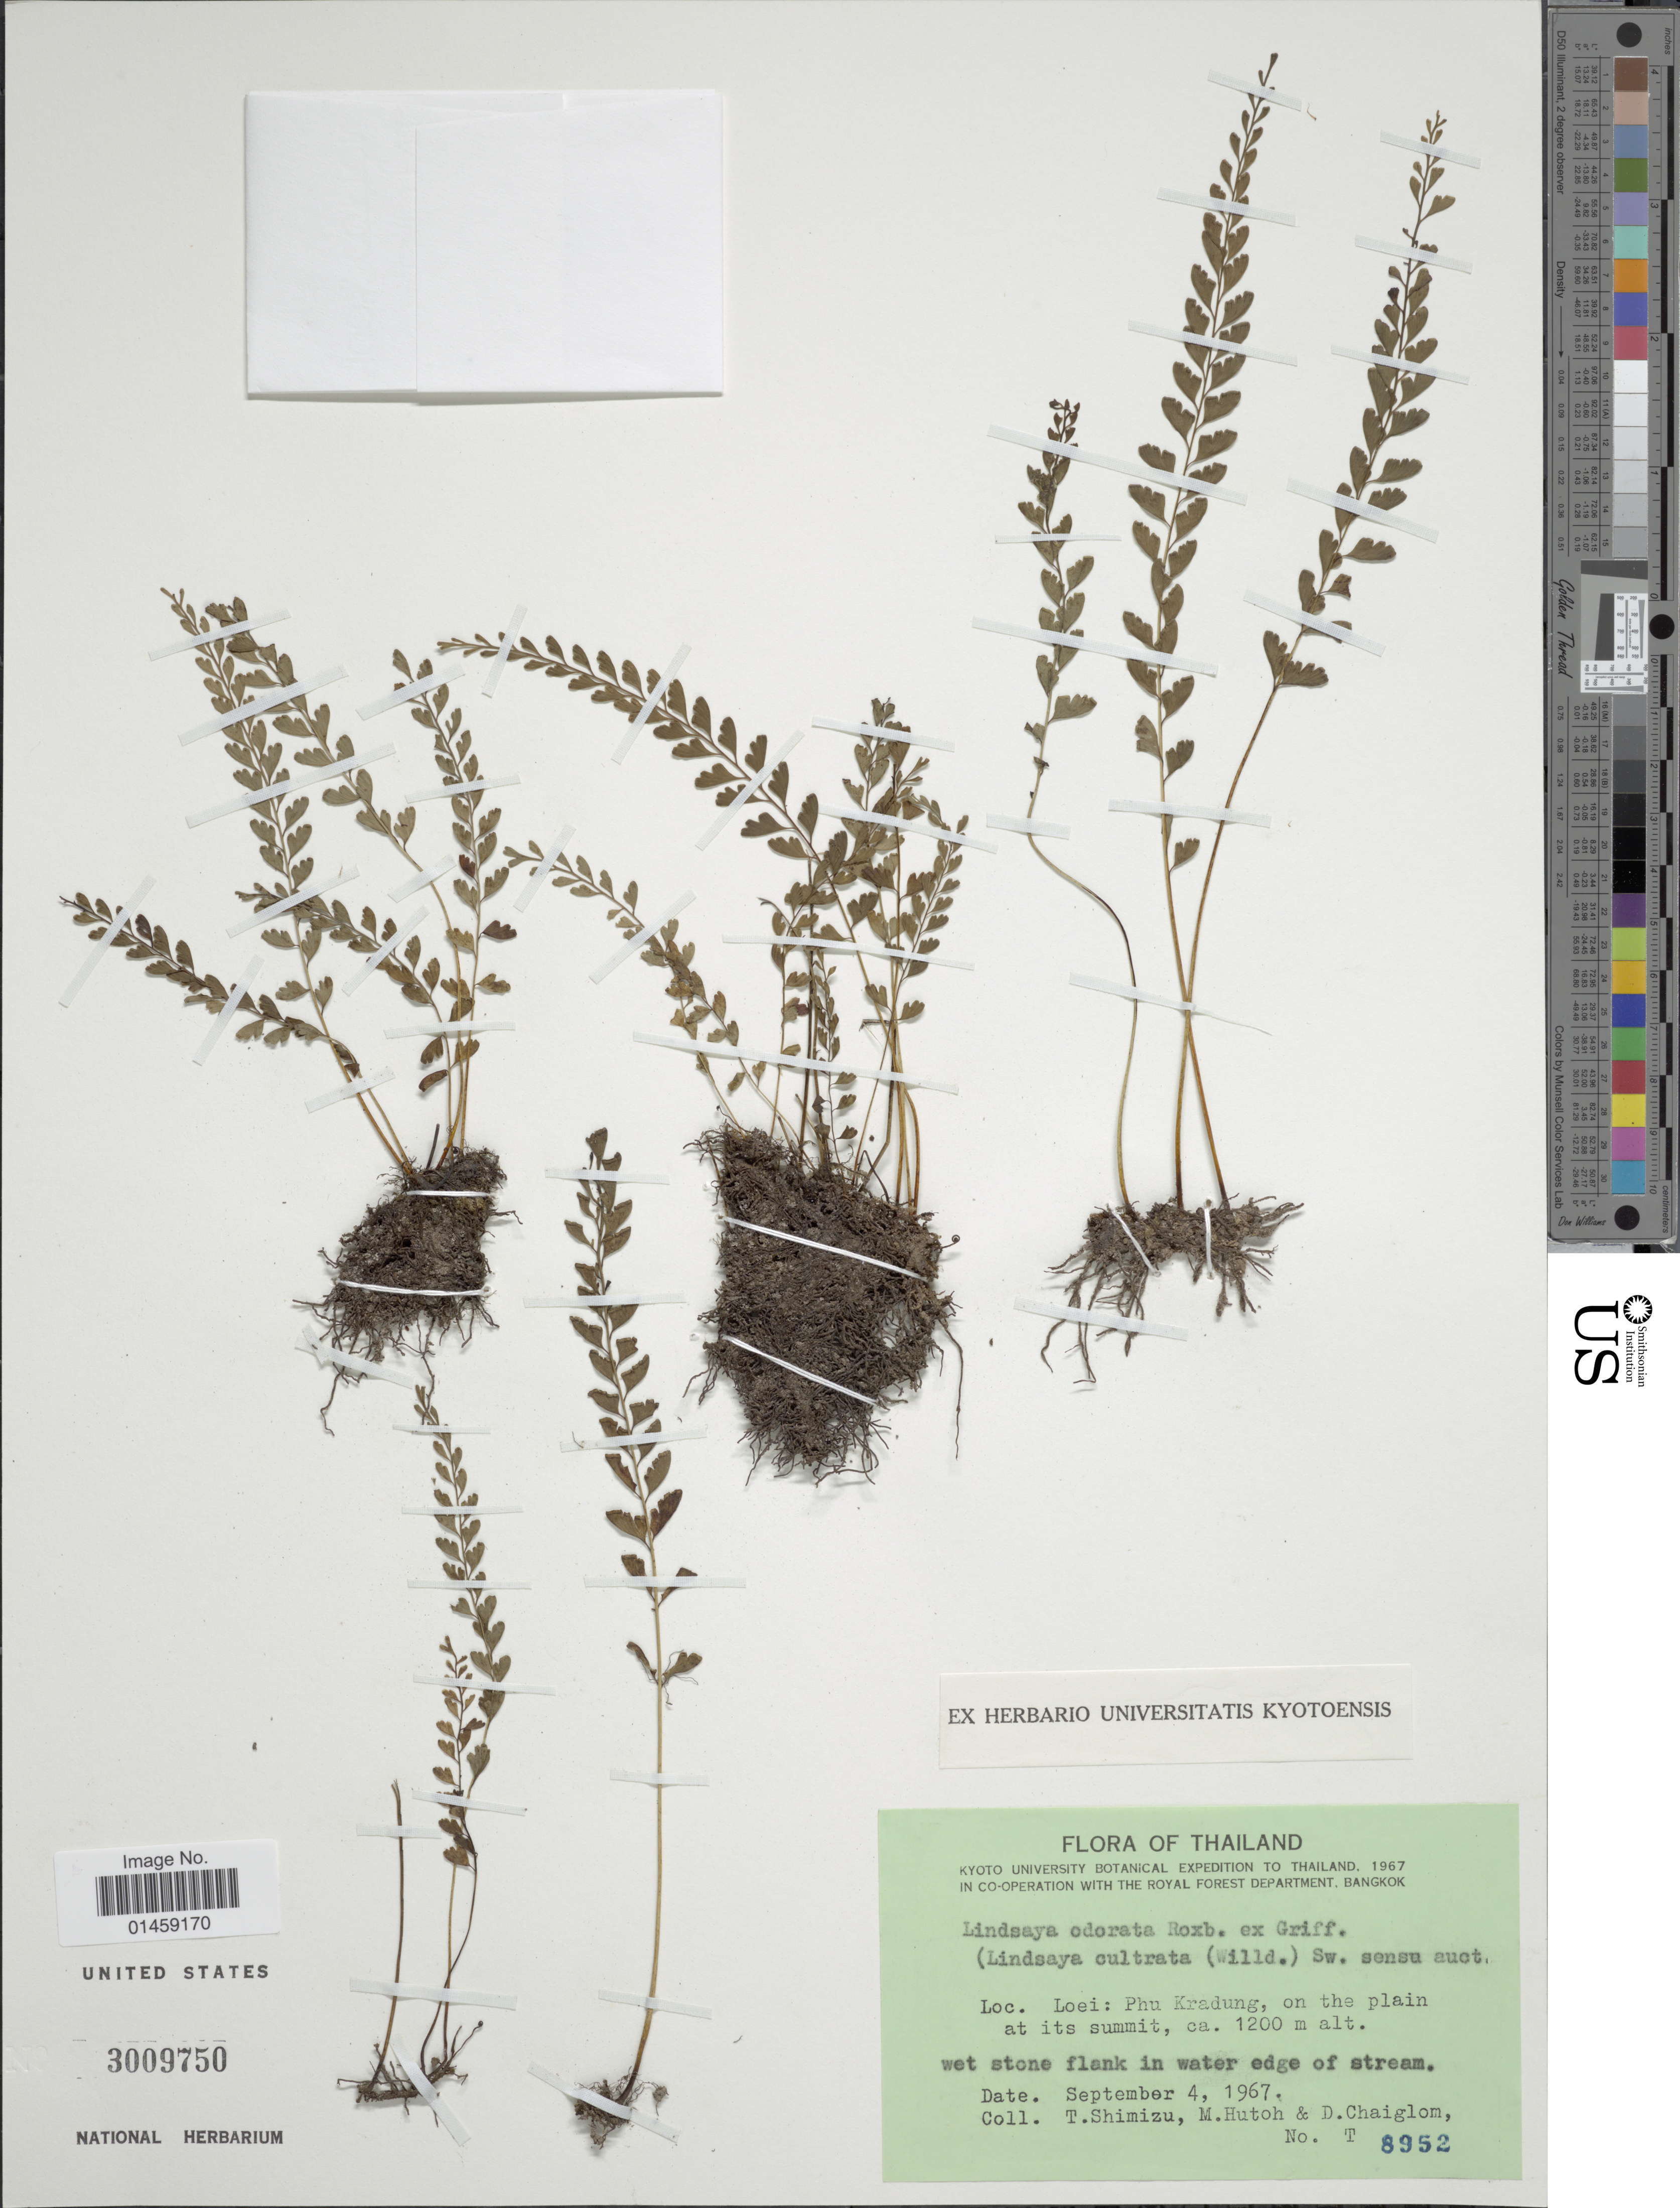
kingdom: Plantae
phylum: Tracheophyta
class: Polypodiopsida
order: Polypodiales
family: Lindsaeaceae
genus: Lindsaea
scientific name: Lindsaea odorata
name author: Roxb.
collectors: T. Shimizu, M. Hutoh & D. Chaiglom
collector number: T8952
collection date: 1967-09-04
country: Thailand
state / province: Loei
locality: Phu Kradung, on the plain at its summit.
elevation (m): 1200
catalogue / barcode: US 3009750